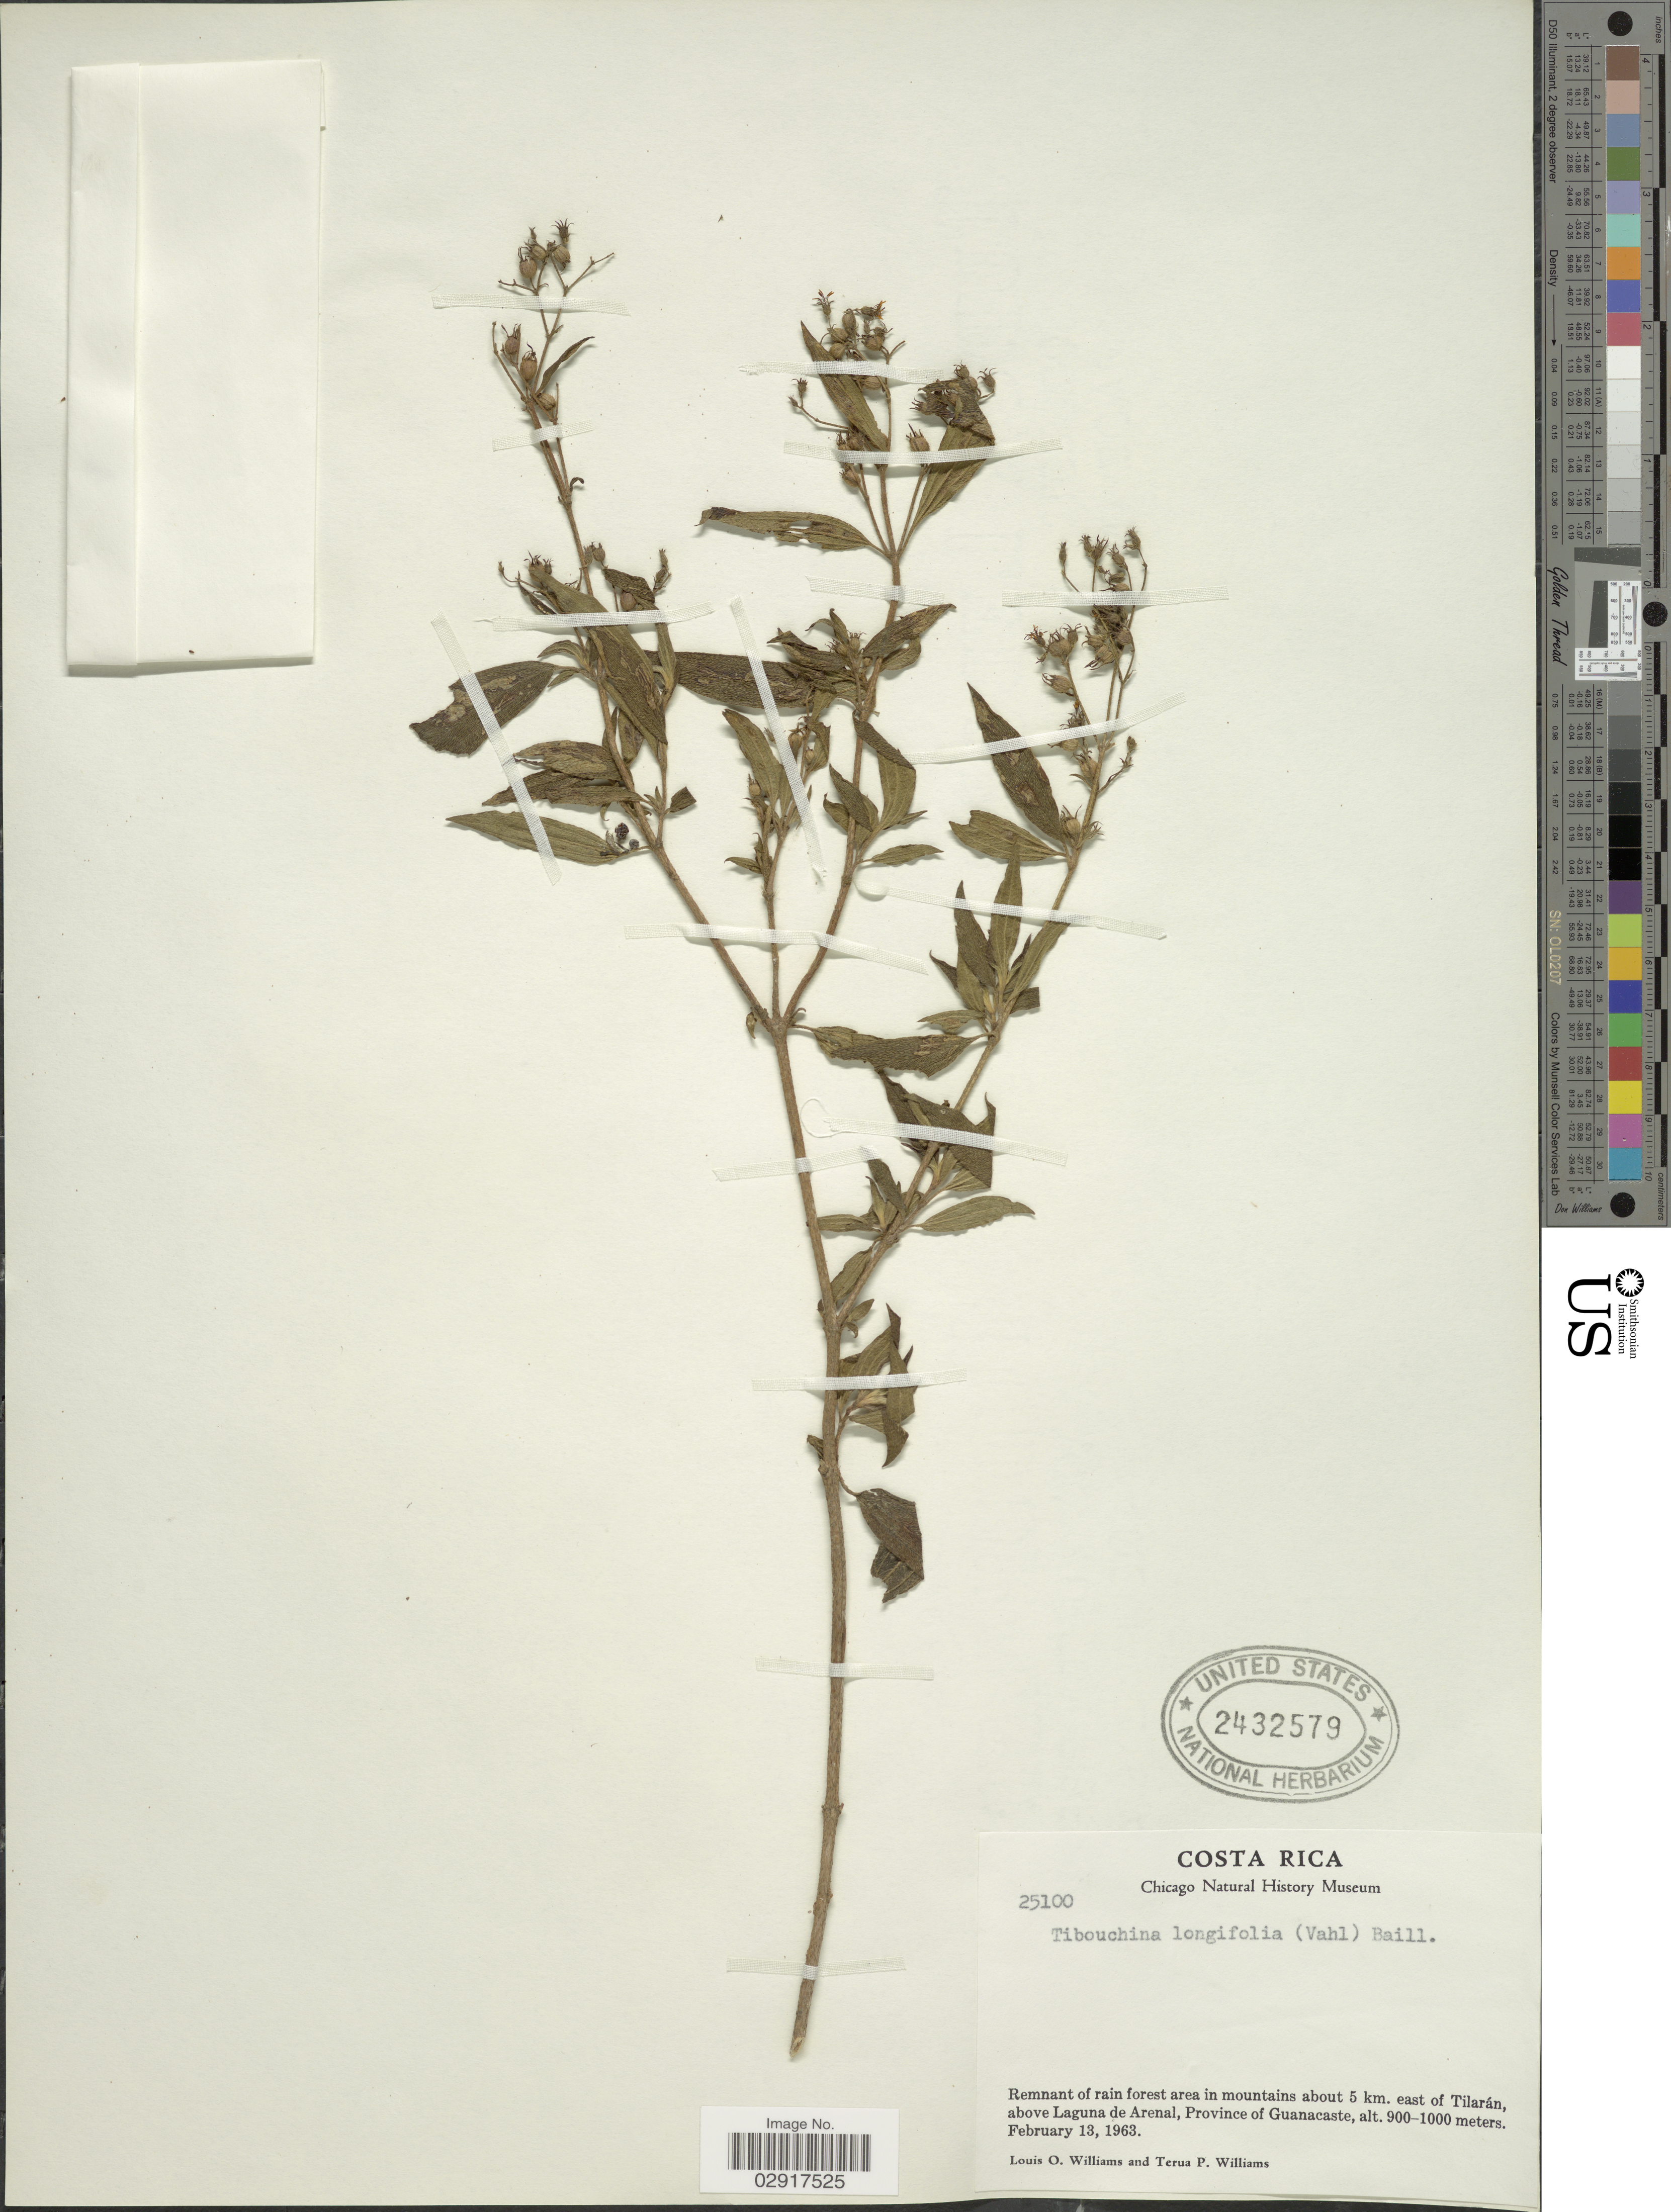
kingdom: Plantae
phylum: Tracheophyta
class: Magnoliopsida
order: Myrtales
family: Melastomataceae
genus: Chaetogastra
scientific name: Chaetogastra longifolia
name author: (Vahl) DC.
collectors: L. O. Williams & T. Williams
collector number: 25100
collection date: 1963-02-13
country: Costa Rica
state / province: Guanacaste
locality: Remnant of rain forest area in mountains about 5 km. east of Tilarán, above Laguna de Arenal, Province of Guanacaste.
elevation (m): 900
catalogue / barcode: US 2432579